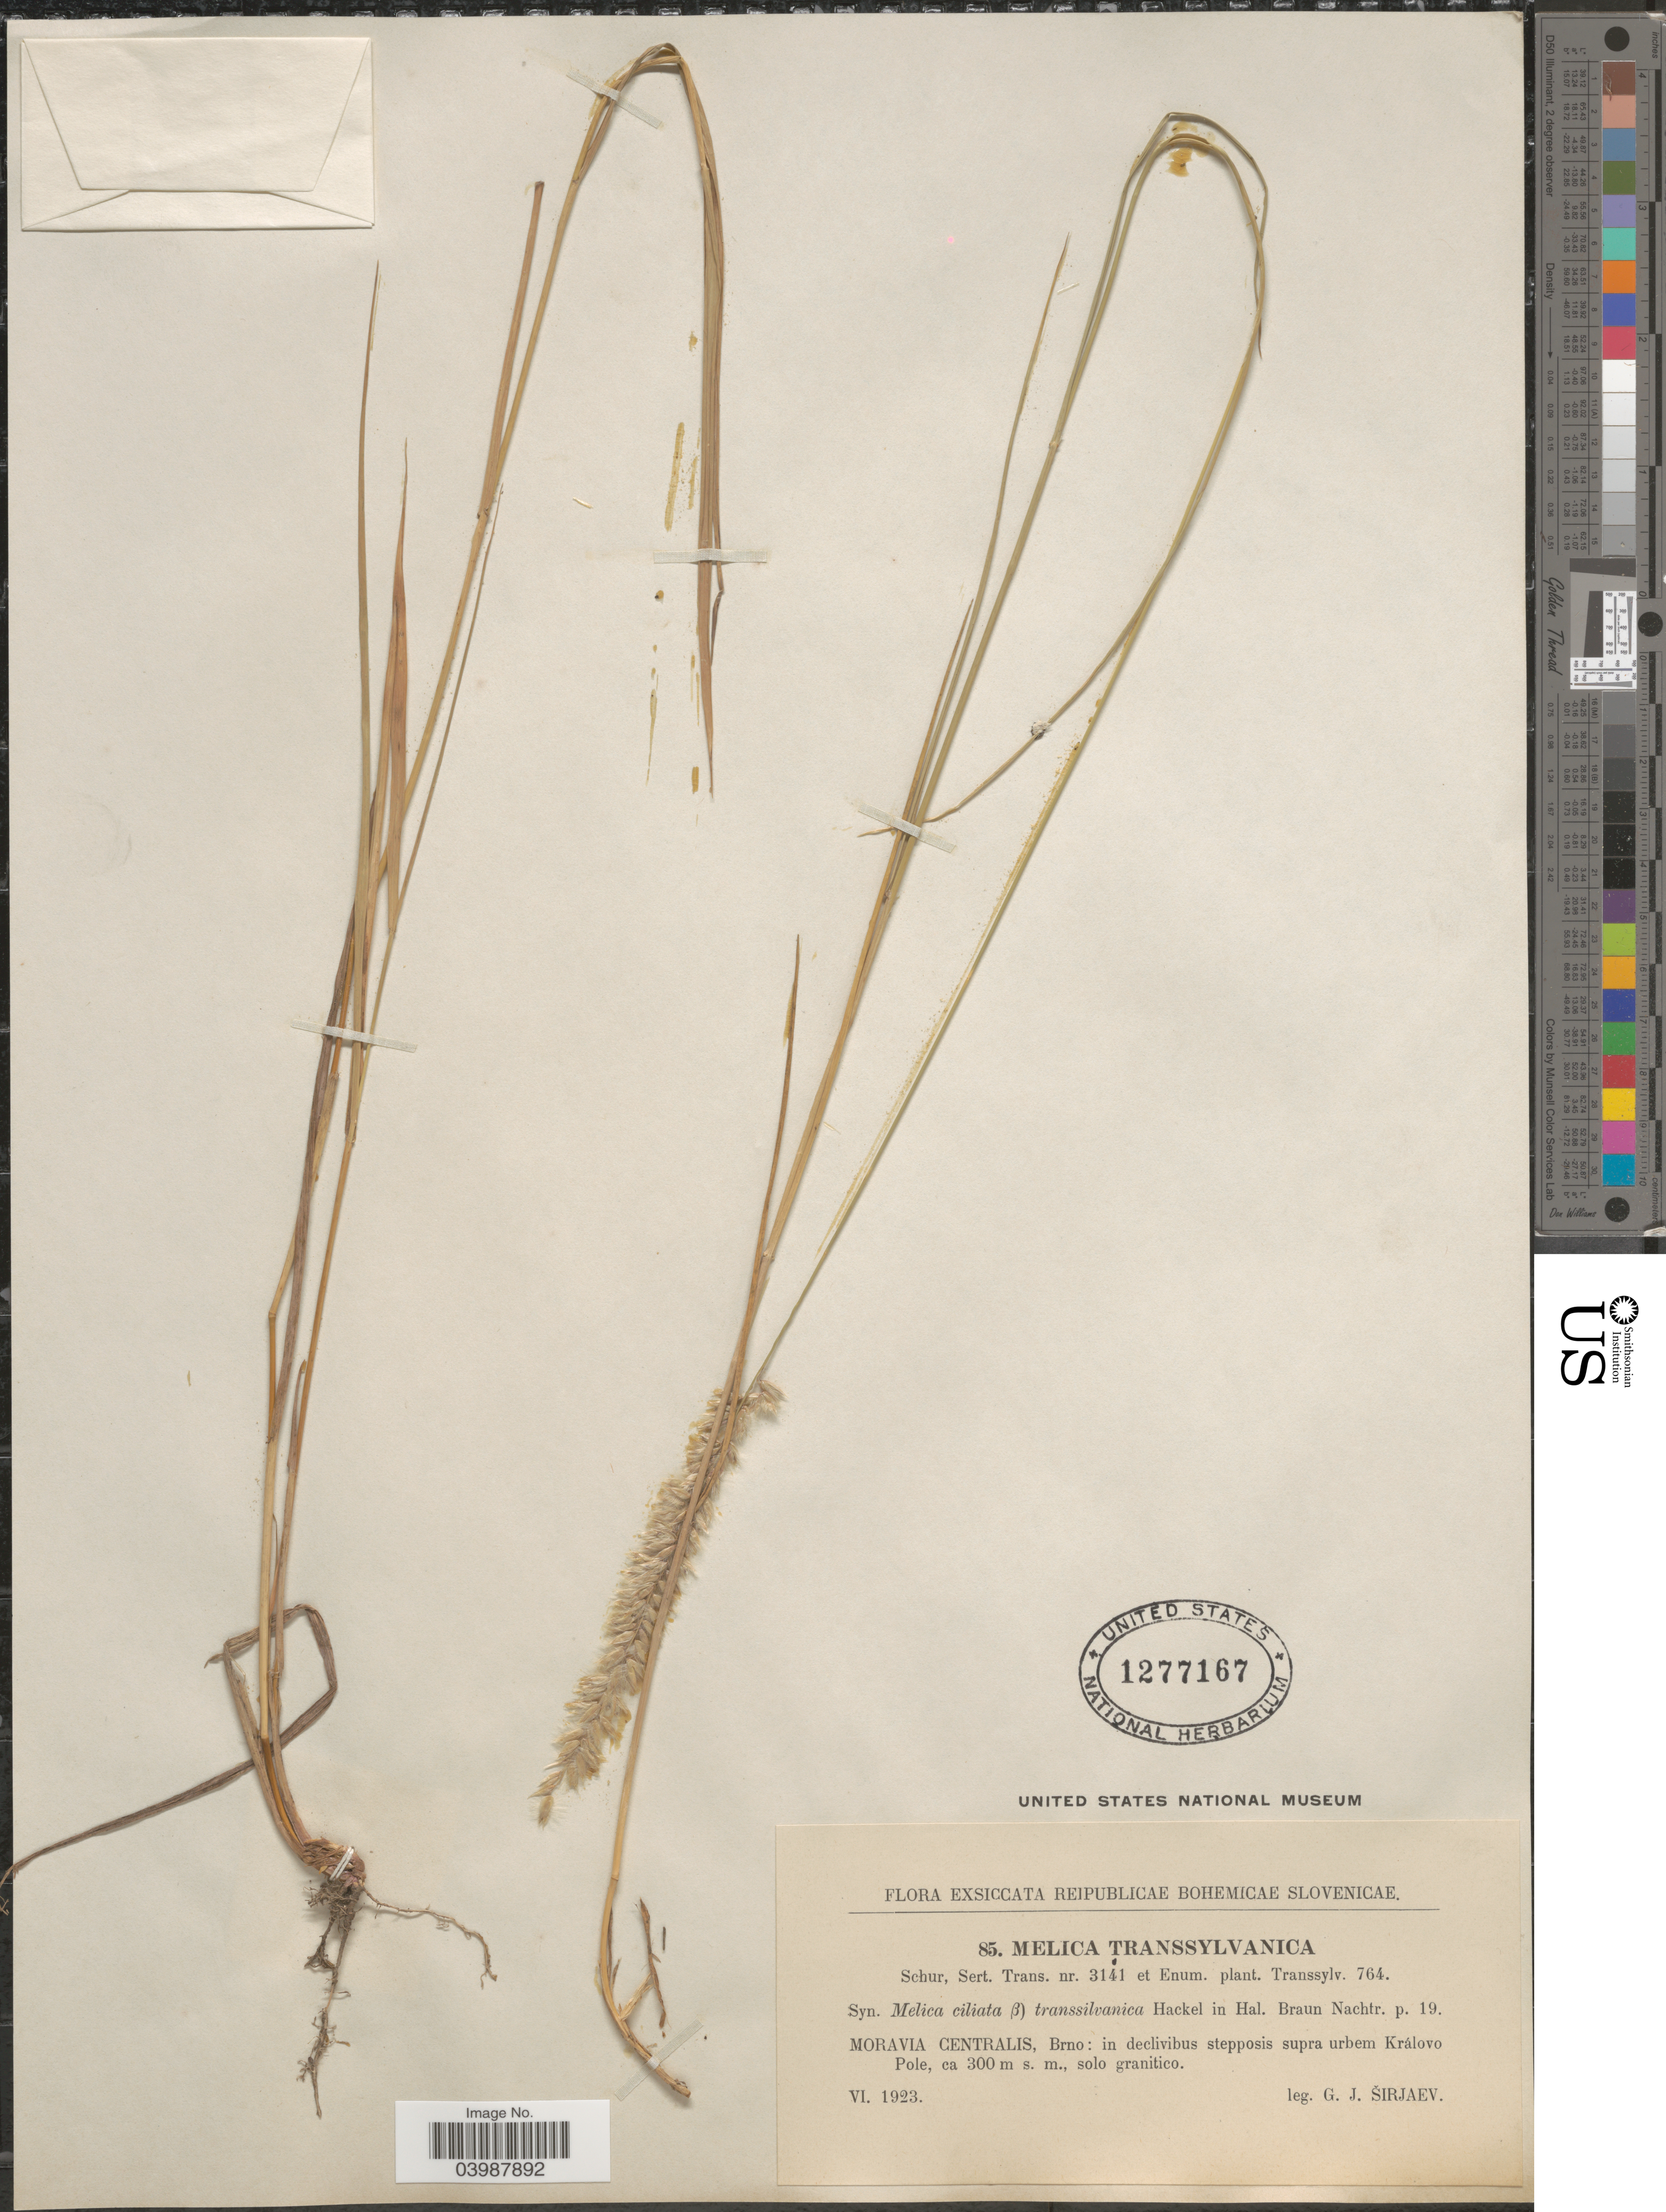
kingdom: Plantae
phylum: Tracheophyta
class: Liliopsida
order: Poales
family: Poaceae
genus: Melica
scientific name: Melica transsilvanica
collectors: G. Sirjaev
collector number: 85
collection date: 1923-06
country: Czechia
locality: Moravia Centralis, Brno: in declivibus stepposis supra urbem Královo Pole.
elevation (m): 300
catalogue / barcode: US 1277167